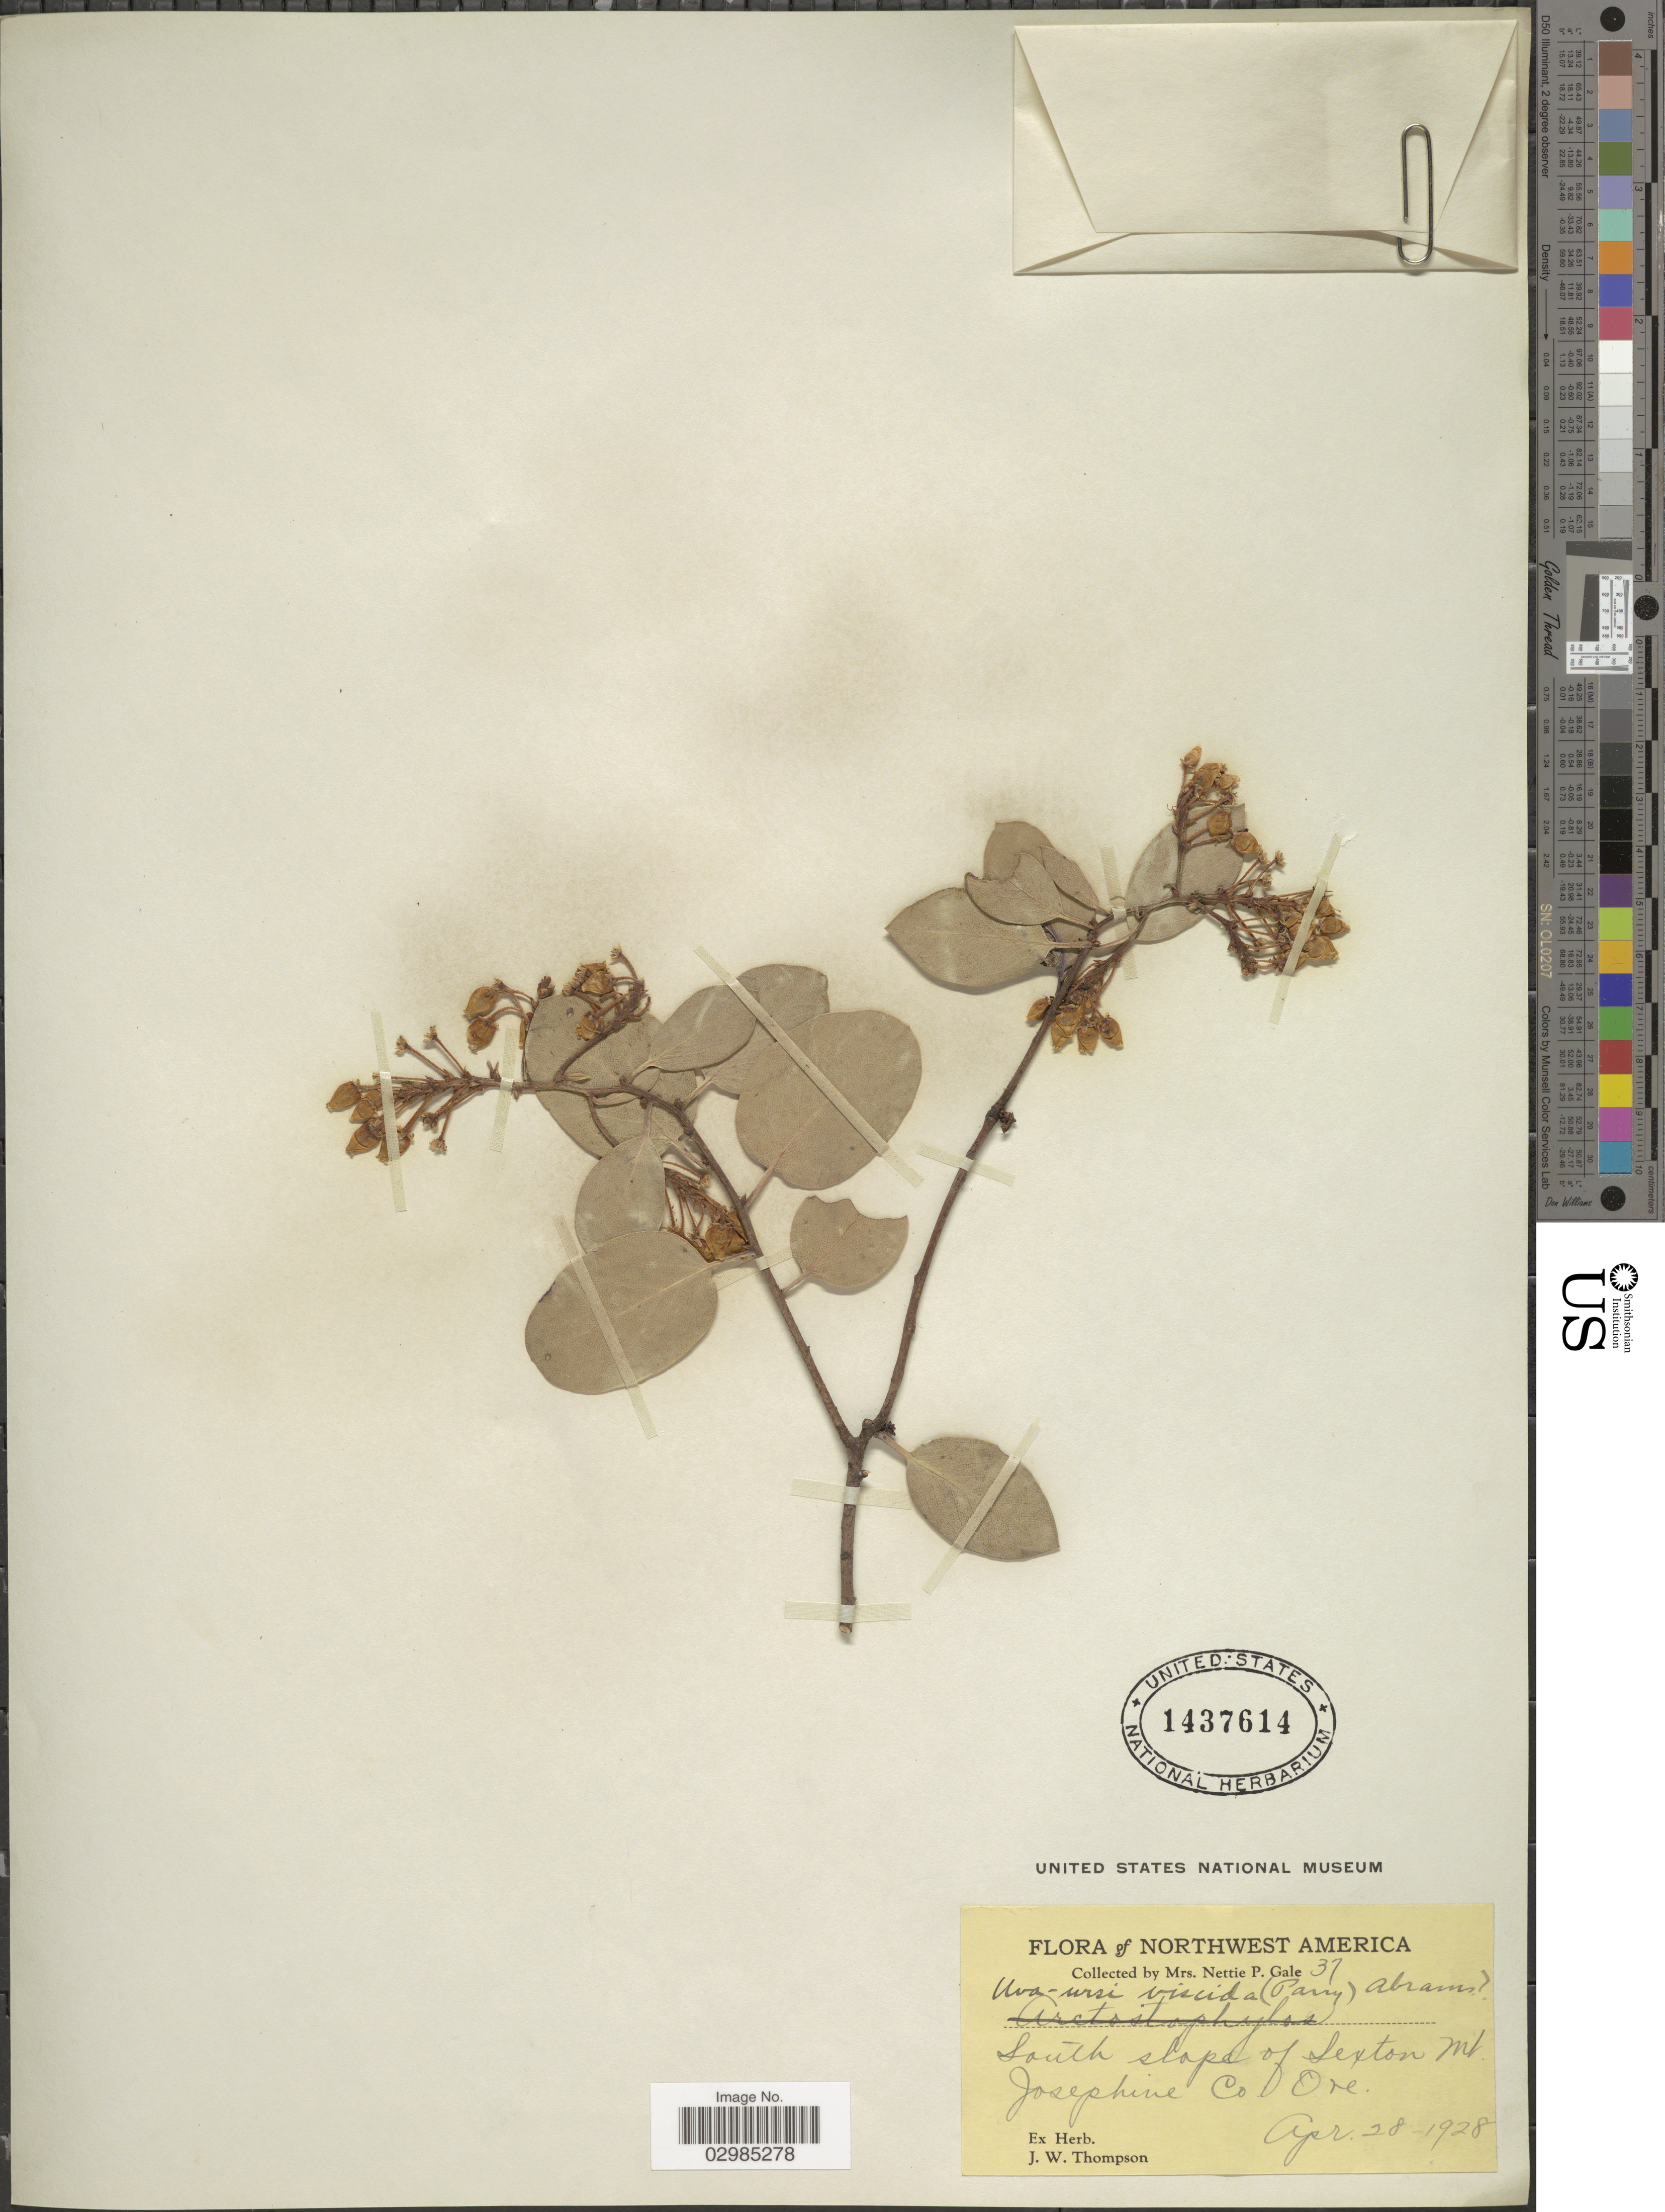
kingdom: Plantae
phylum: Tracheophyta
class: Magnoliopsida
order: Ericales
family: Ericaceae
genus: Arctostaphylos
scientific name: Arctostaphylos viscida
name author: Parry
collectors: N. Gale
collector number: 37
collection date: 1928-04-28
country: United States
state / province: Oregon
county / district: Josephine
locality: South slope of Sexton mt. Josephine Co.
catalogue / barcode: US 1437614